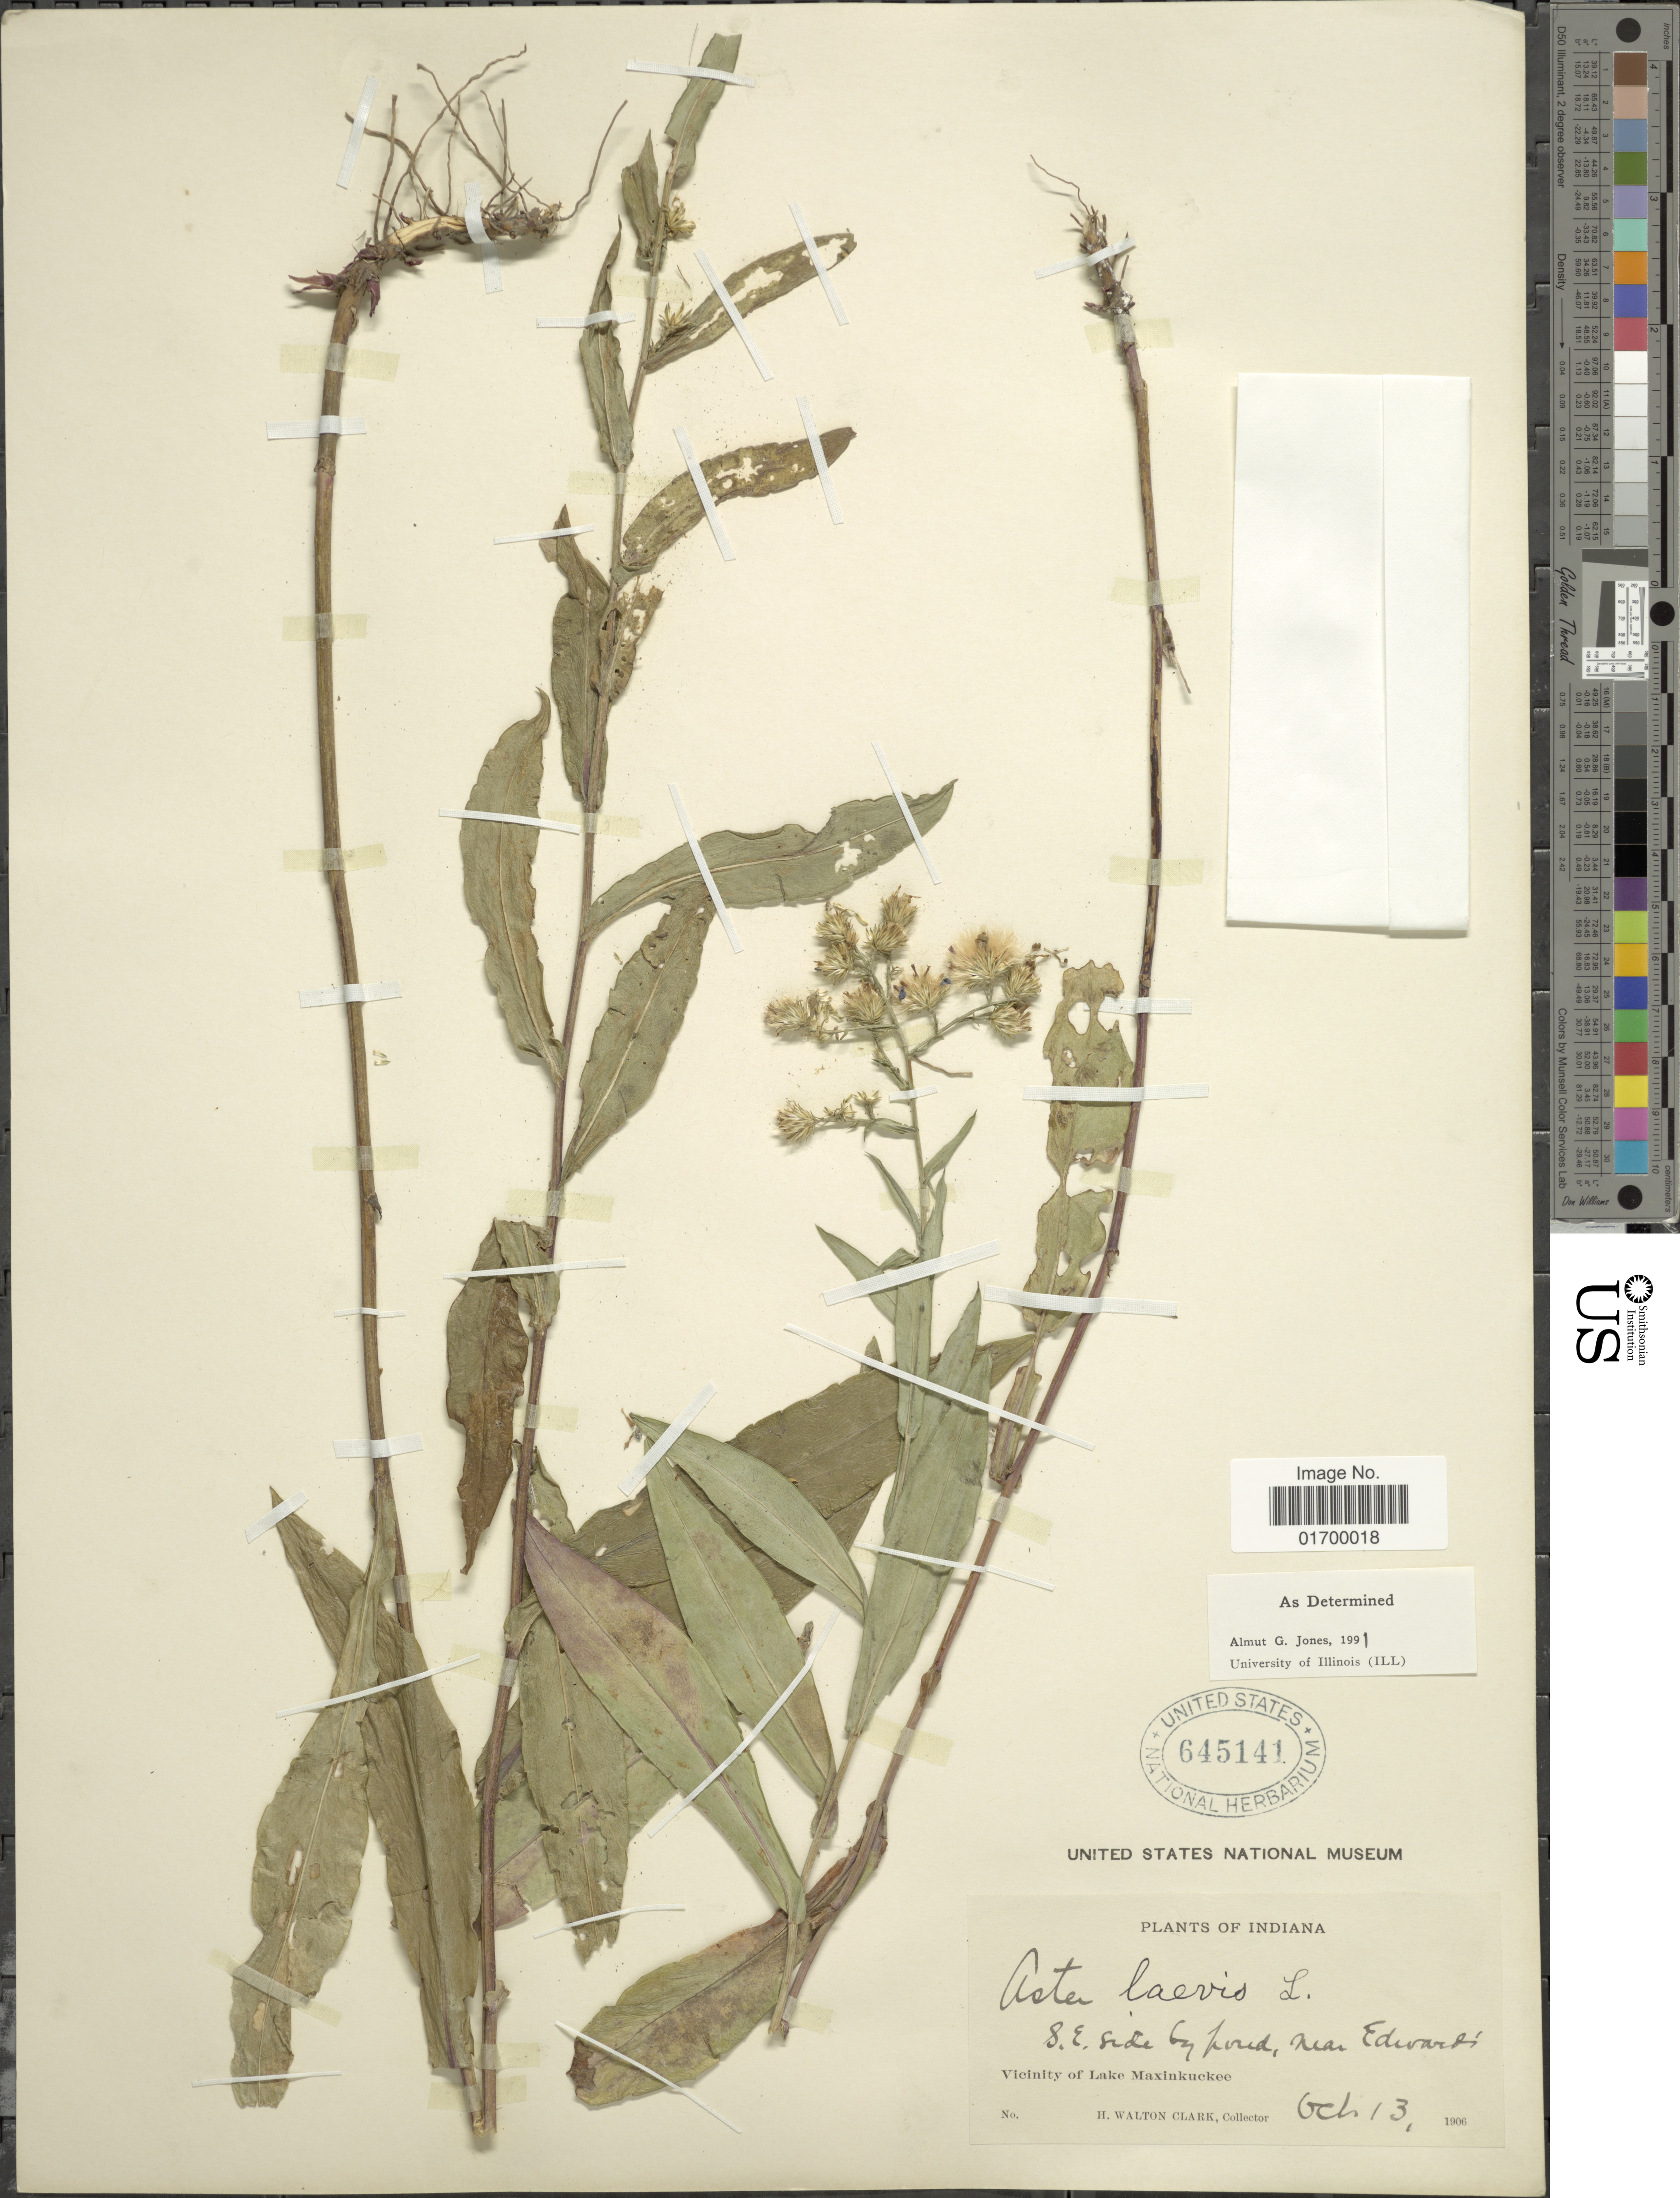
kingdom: Plantae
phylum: Tracheophyta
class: Magnoliopsida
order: Asterales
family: Asteraceae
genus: Symphyotrichum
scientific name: Symphyotrichum laeve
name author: (L.) Á. Löve & D. Löve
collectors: H. W. Clark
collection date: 1906-10-13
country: United States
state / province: Indiana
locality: S.E. side by pond, near Edvarti, Vicinity of Lake Maxinkuckee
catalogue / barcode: US 645141